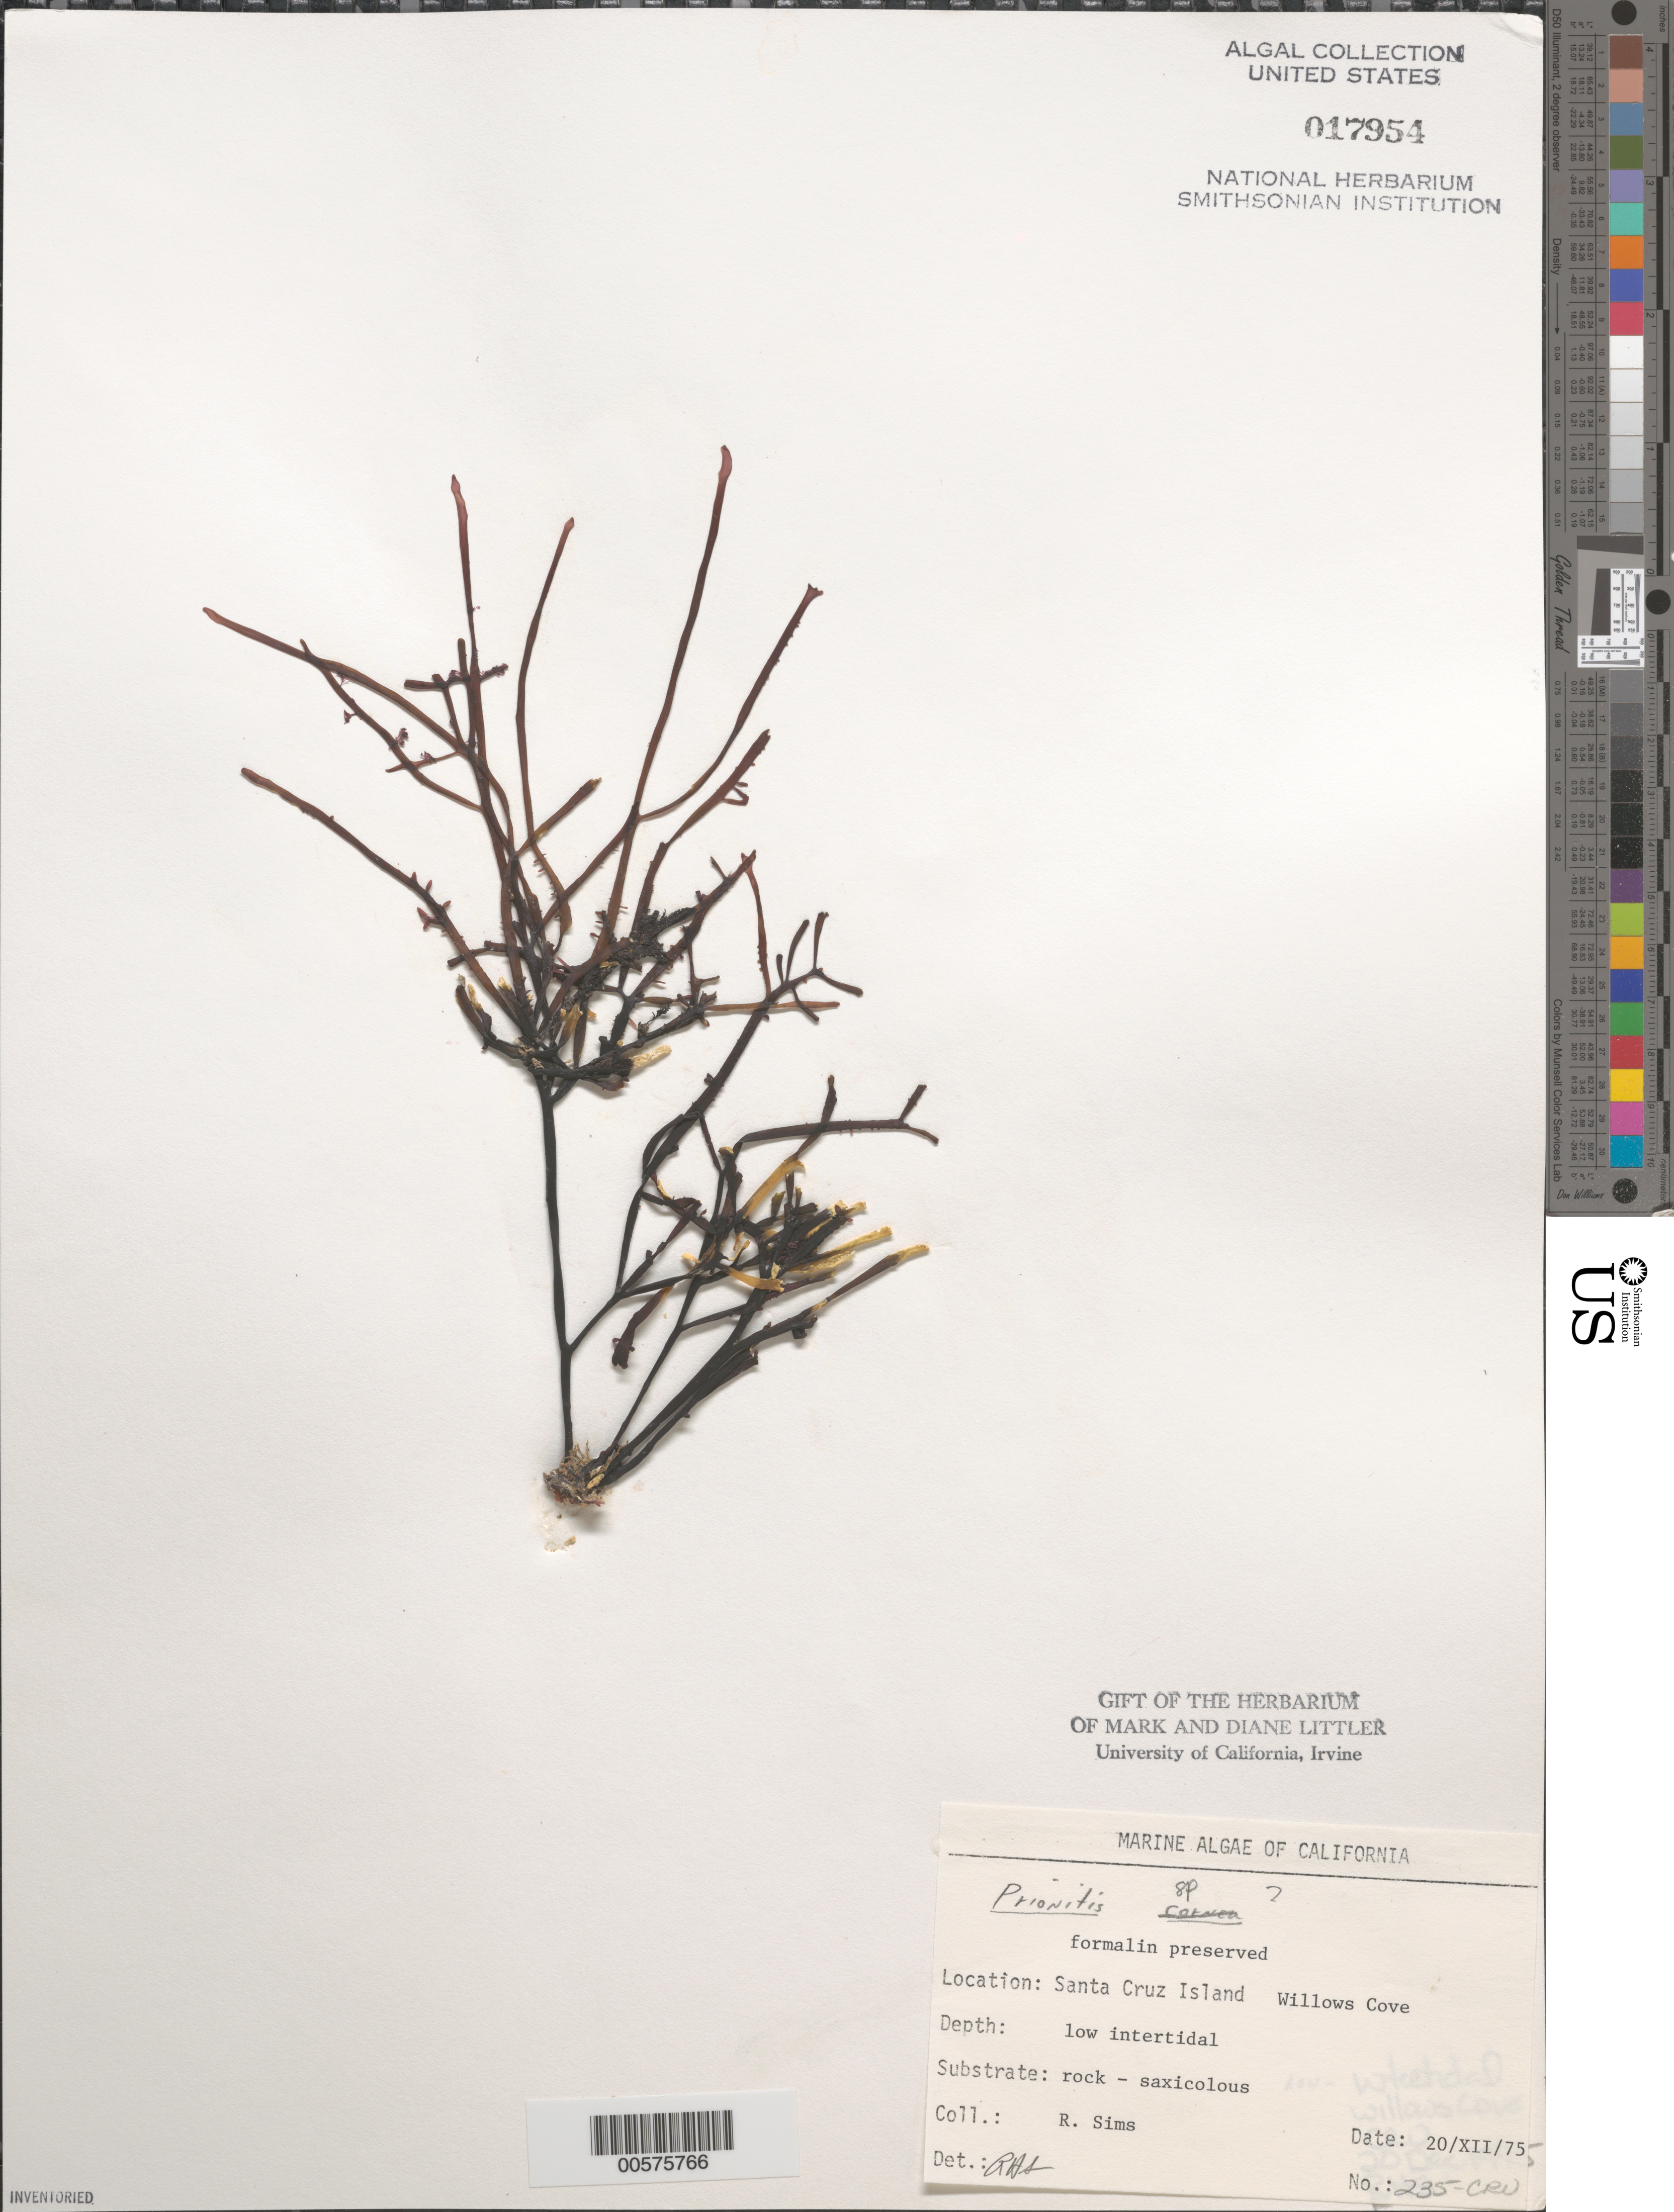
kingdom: Plantae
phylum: Rhodophyta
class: Florideophyceae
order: Cryptonemiales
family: Cryptonemiaceae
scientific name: Prionitis sp.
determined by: Sims, Robert H.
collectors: R. H. Sims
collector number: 235-cru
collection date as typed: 20 Dec 1975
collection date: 1975-12-20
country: United States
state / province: California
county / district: Santa Barbara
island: Santa Cruz Island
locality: Willows Cove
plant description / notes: BLM-SOCALBIGHT Rocky Intertidal Survey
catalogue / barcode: US 17954